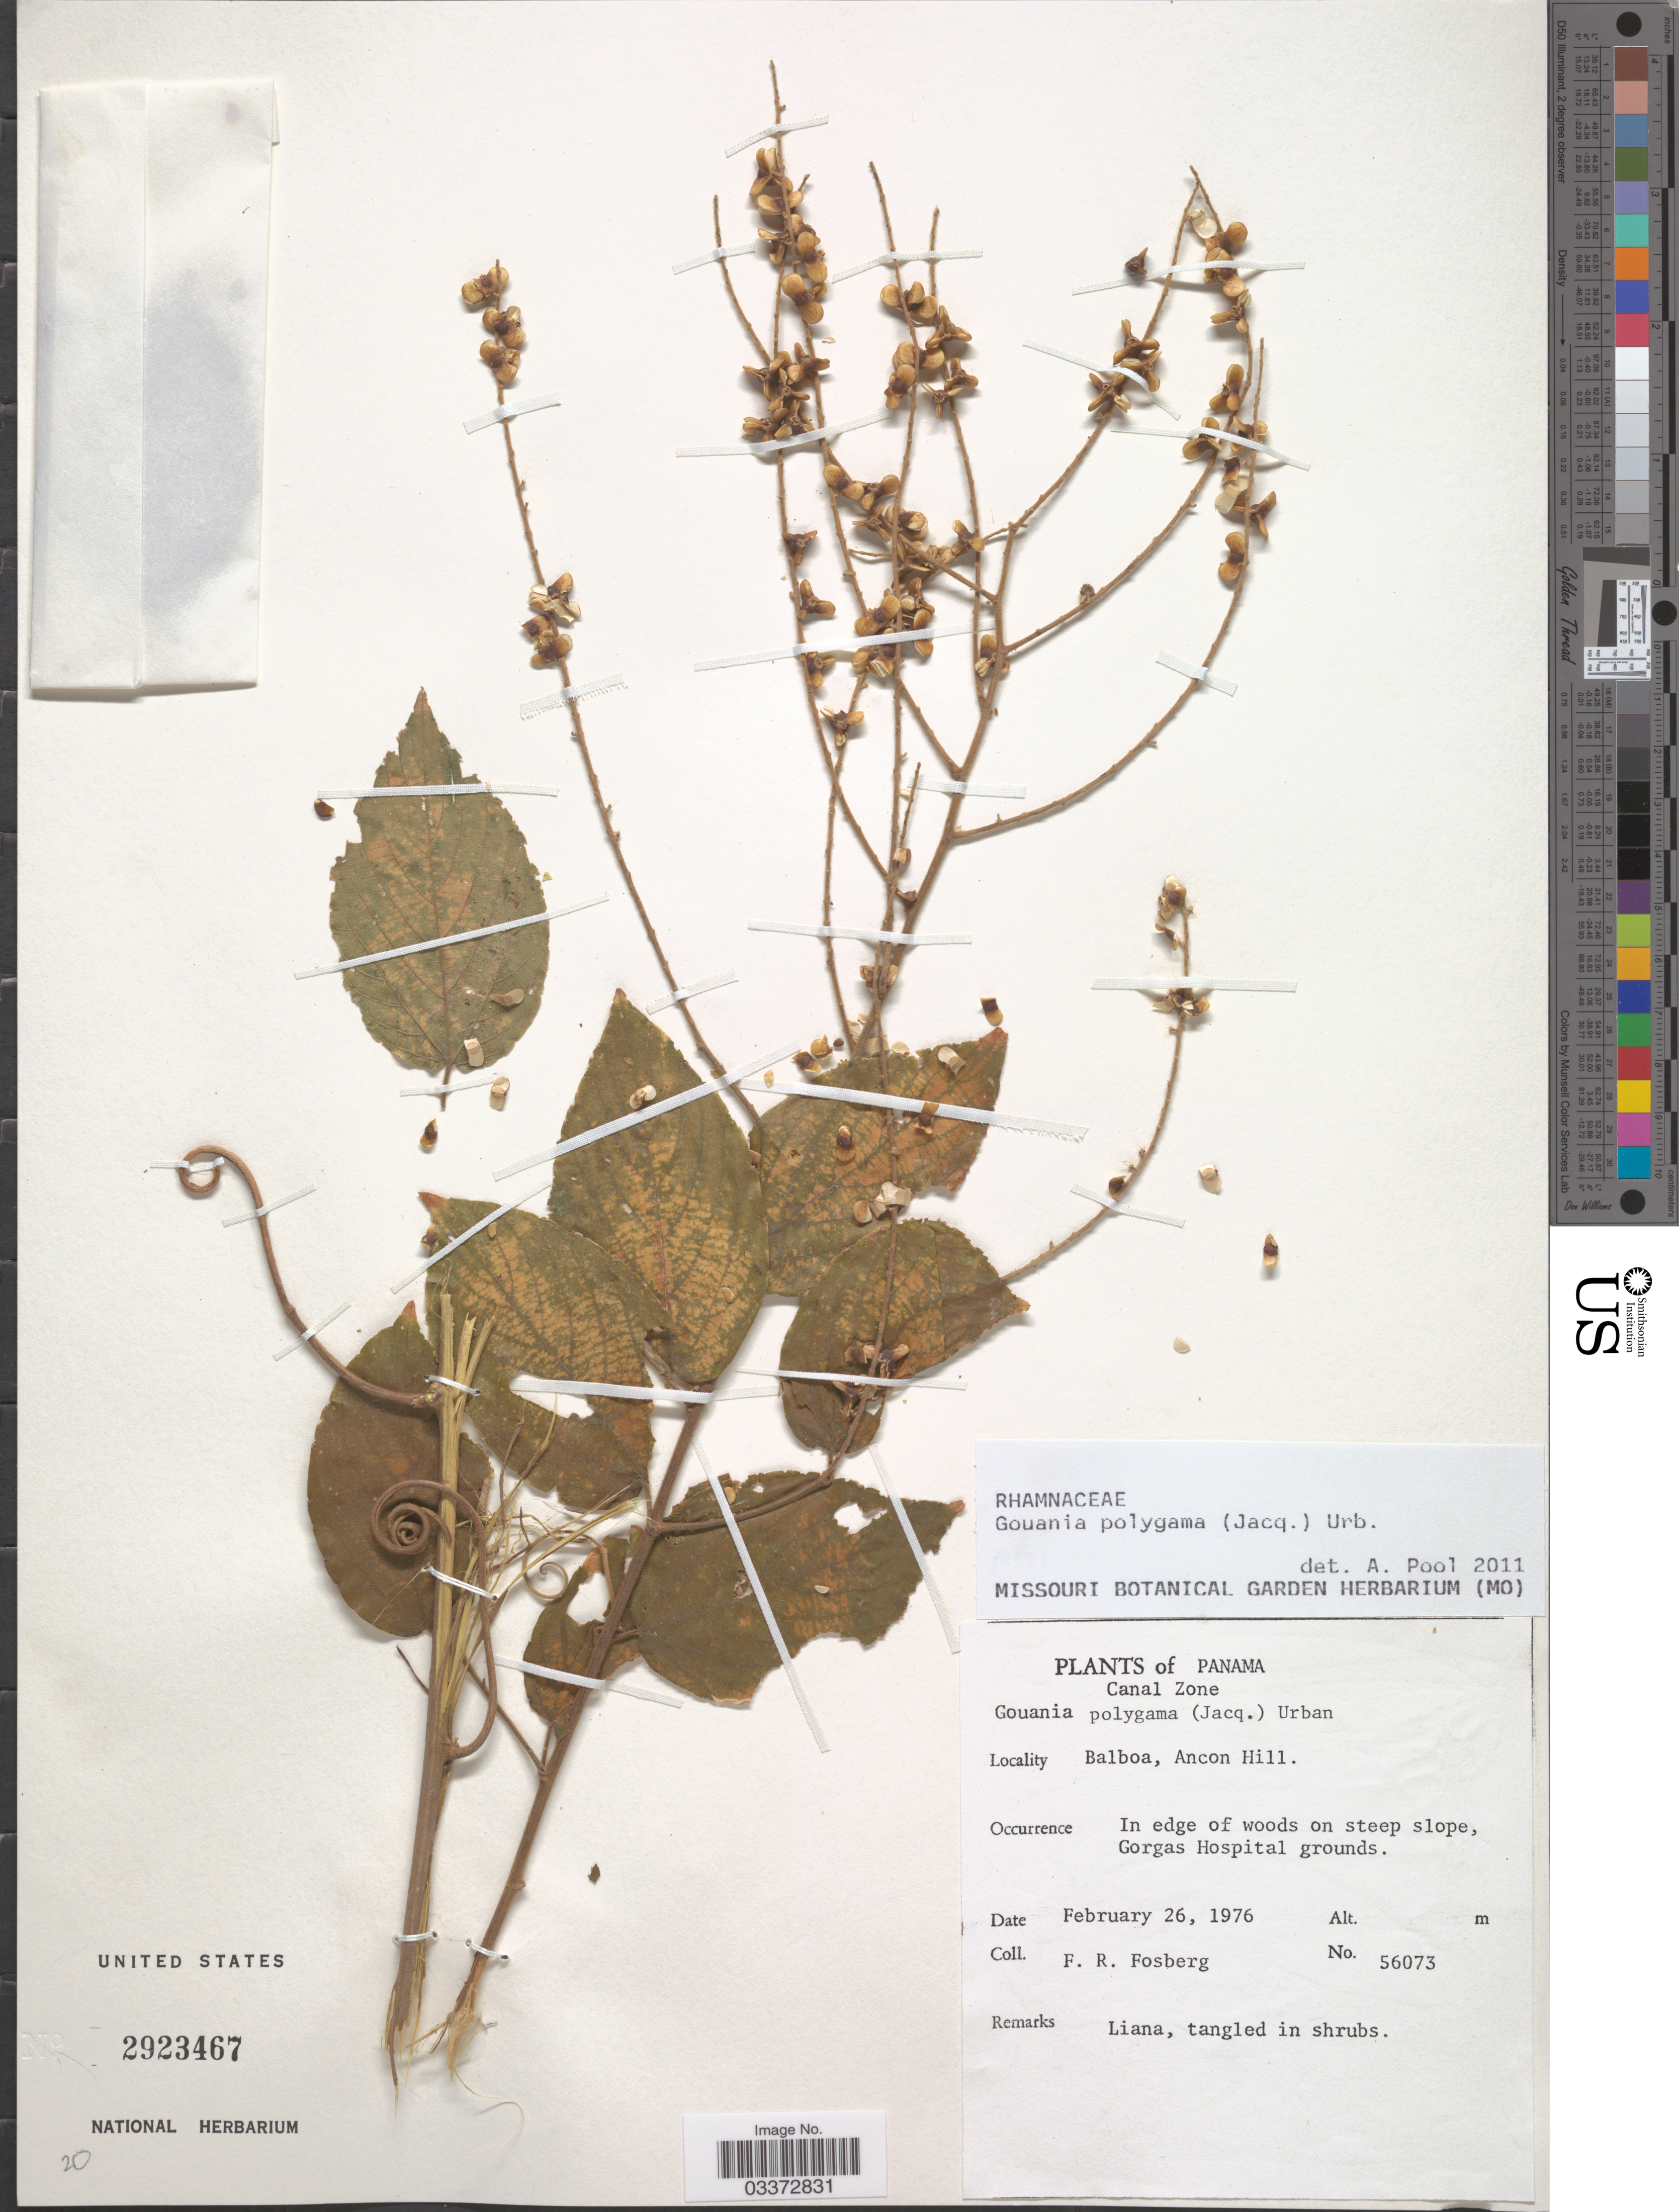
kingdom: Plantae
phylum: Tracheophyta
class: Magnoliopsida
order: Rosales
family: Rhamnaceae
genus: Gouania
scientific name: Gouania polygama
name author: (Jacq.) Urb.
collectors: F. R. Fosberg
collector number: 56073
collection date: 1976-02-26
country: Panama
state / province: Colón / Panamá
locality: Canal Zone. Balboa, Ancon Hill. Gorgas Hospital grounds.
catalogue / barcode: US 2923467